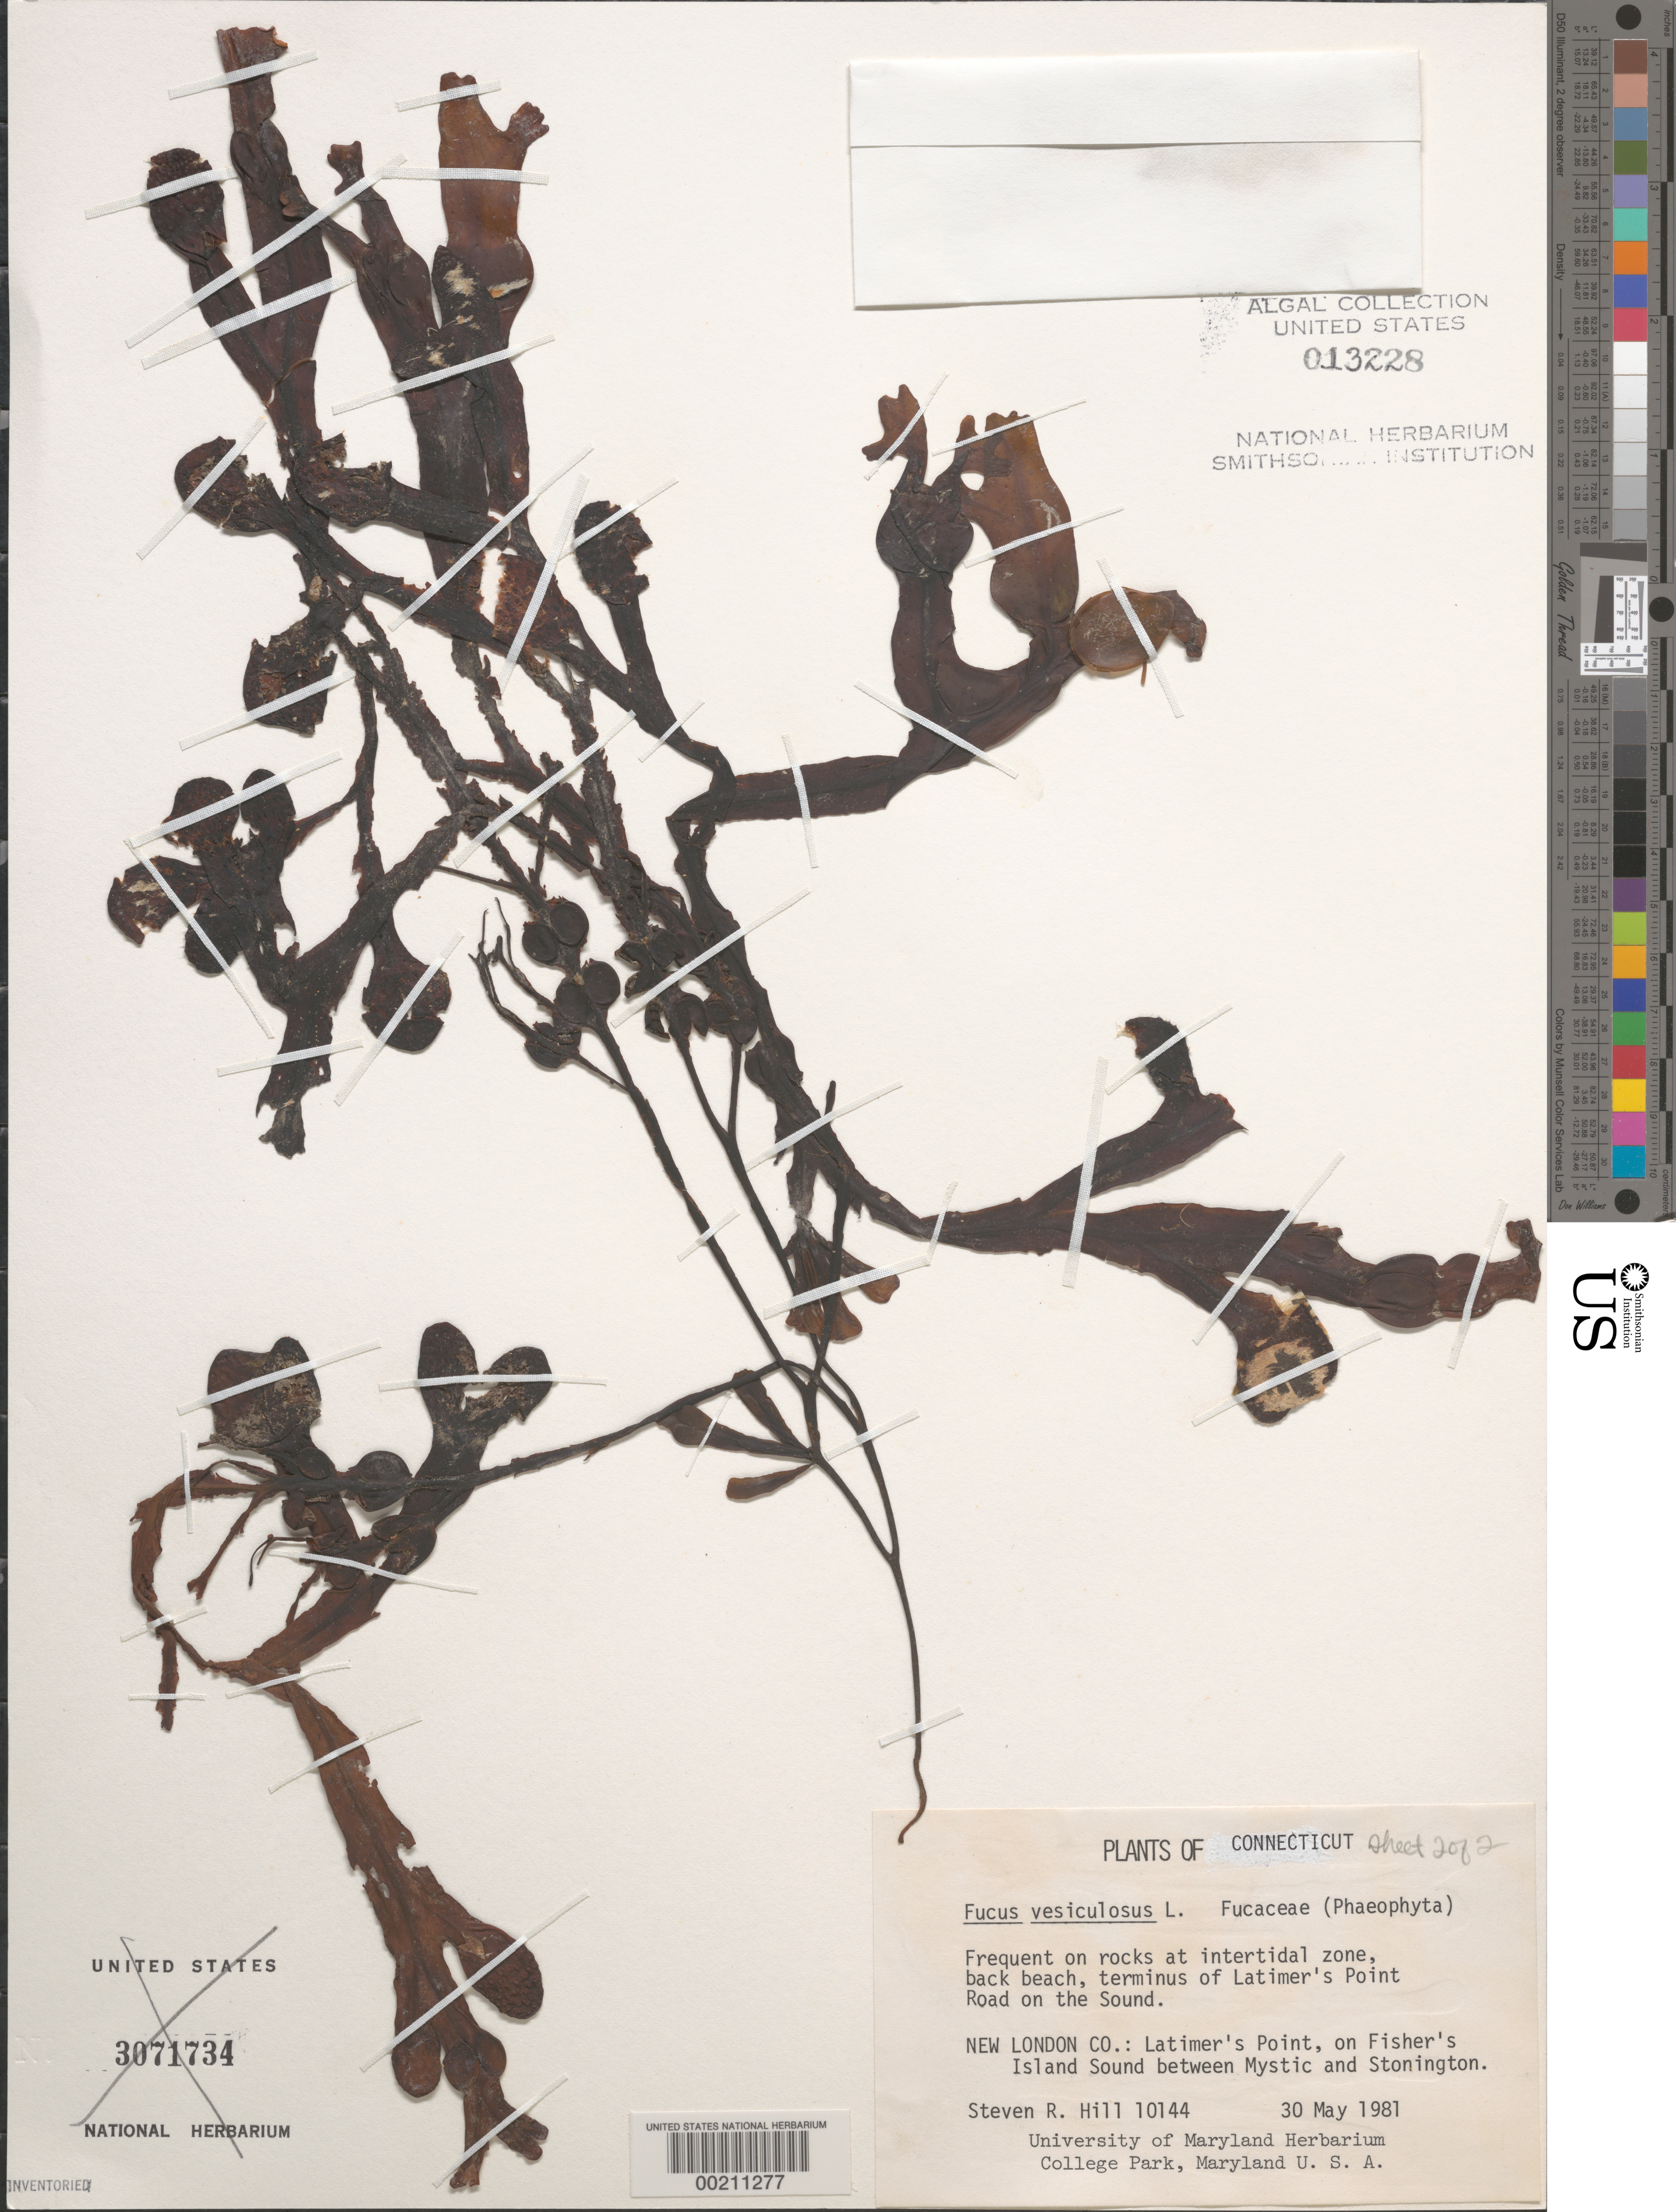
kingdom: Chromista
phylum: Ochrophyta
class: Phaeophyceae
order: Fucales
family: Fucaceae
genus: Fucus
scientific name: Fucus vesiculosus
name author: L.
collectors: S. R. Hill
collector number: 10144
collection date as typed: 30 May 1981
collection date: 1981-05-30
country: United States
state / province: Connecticut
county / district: New London County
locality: Latimer's Point Road, Latimer's Point, Fisher's Island Sound between Mystic and Stonington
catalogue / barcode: US 13228